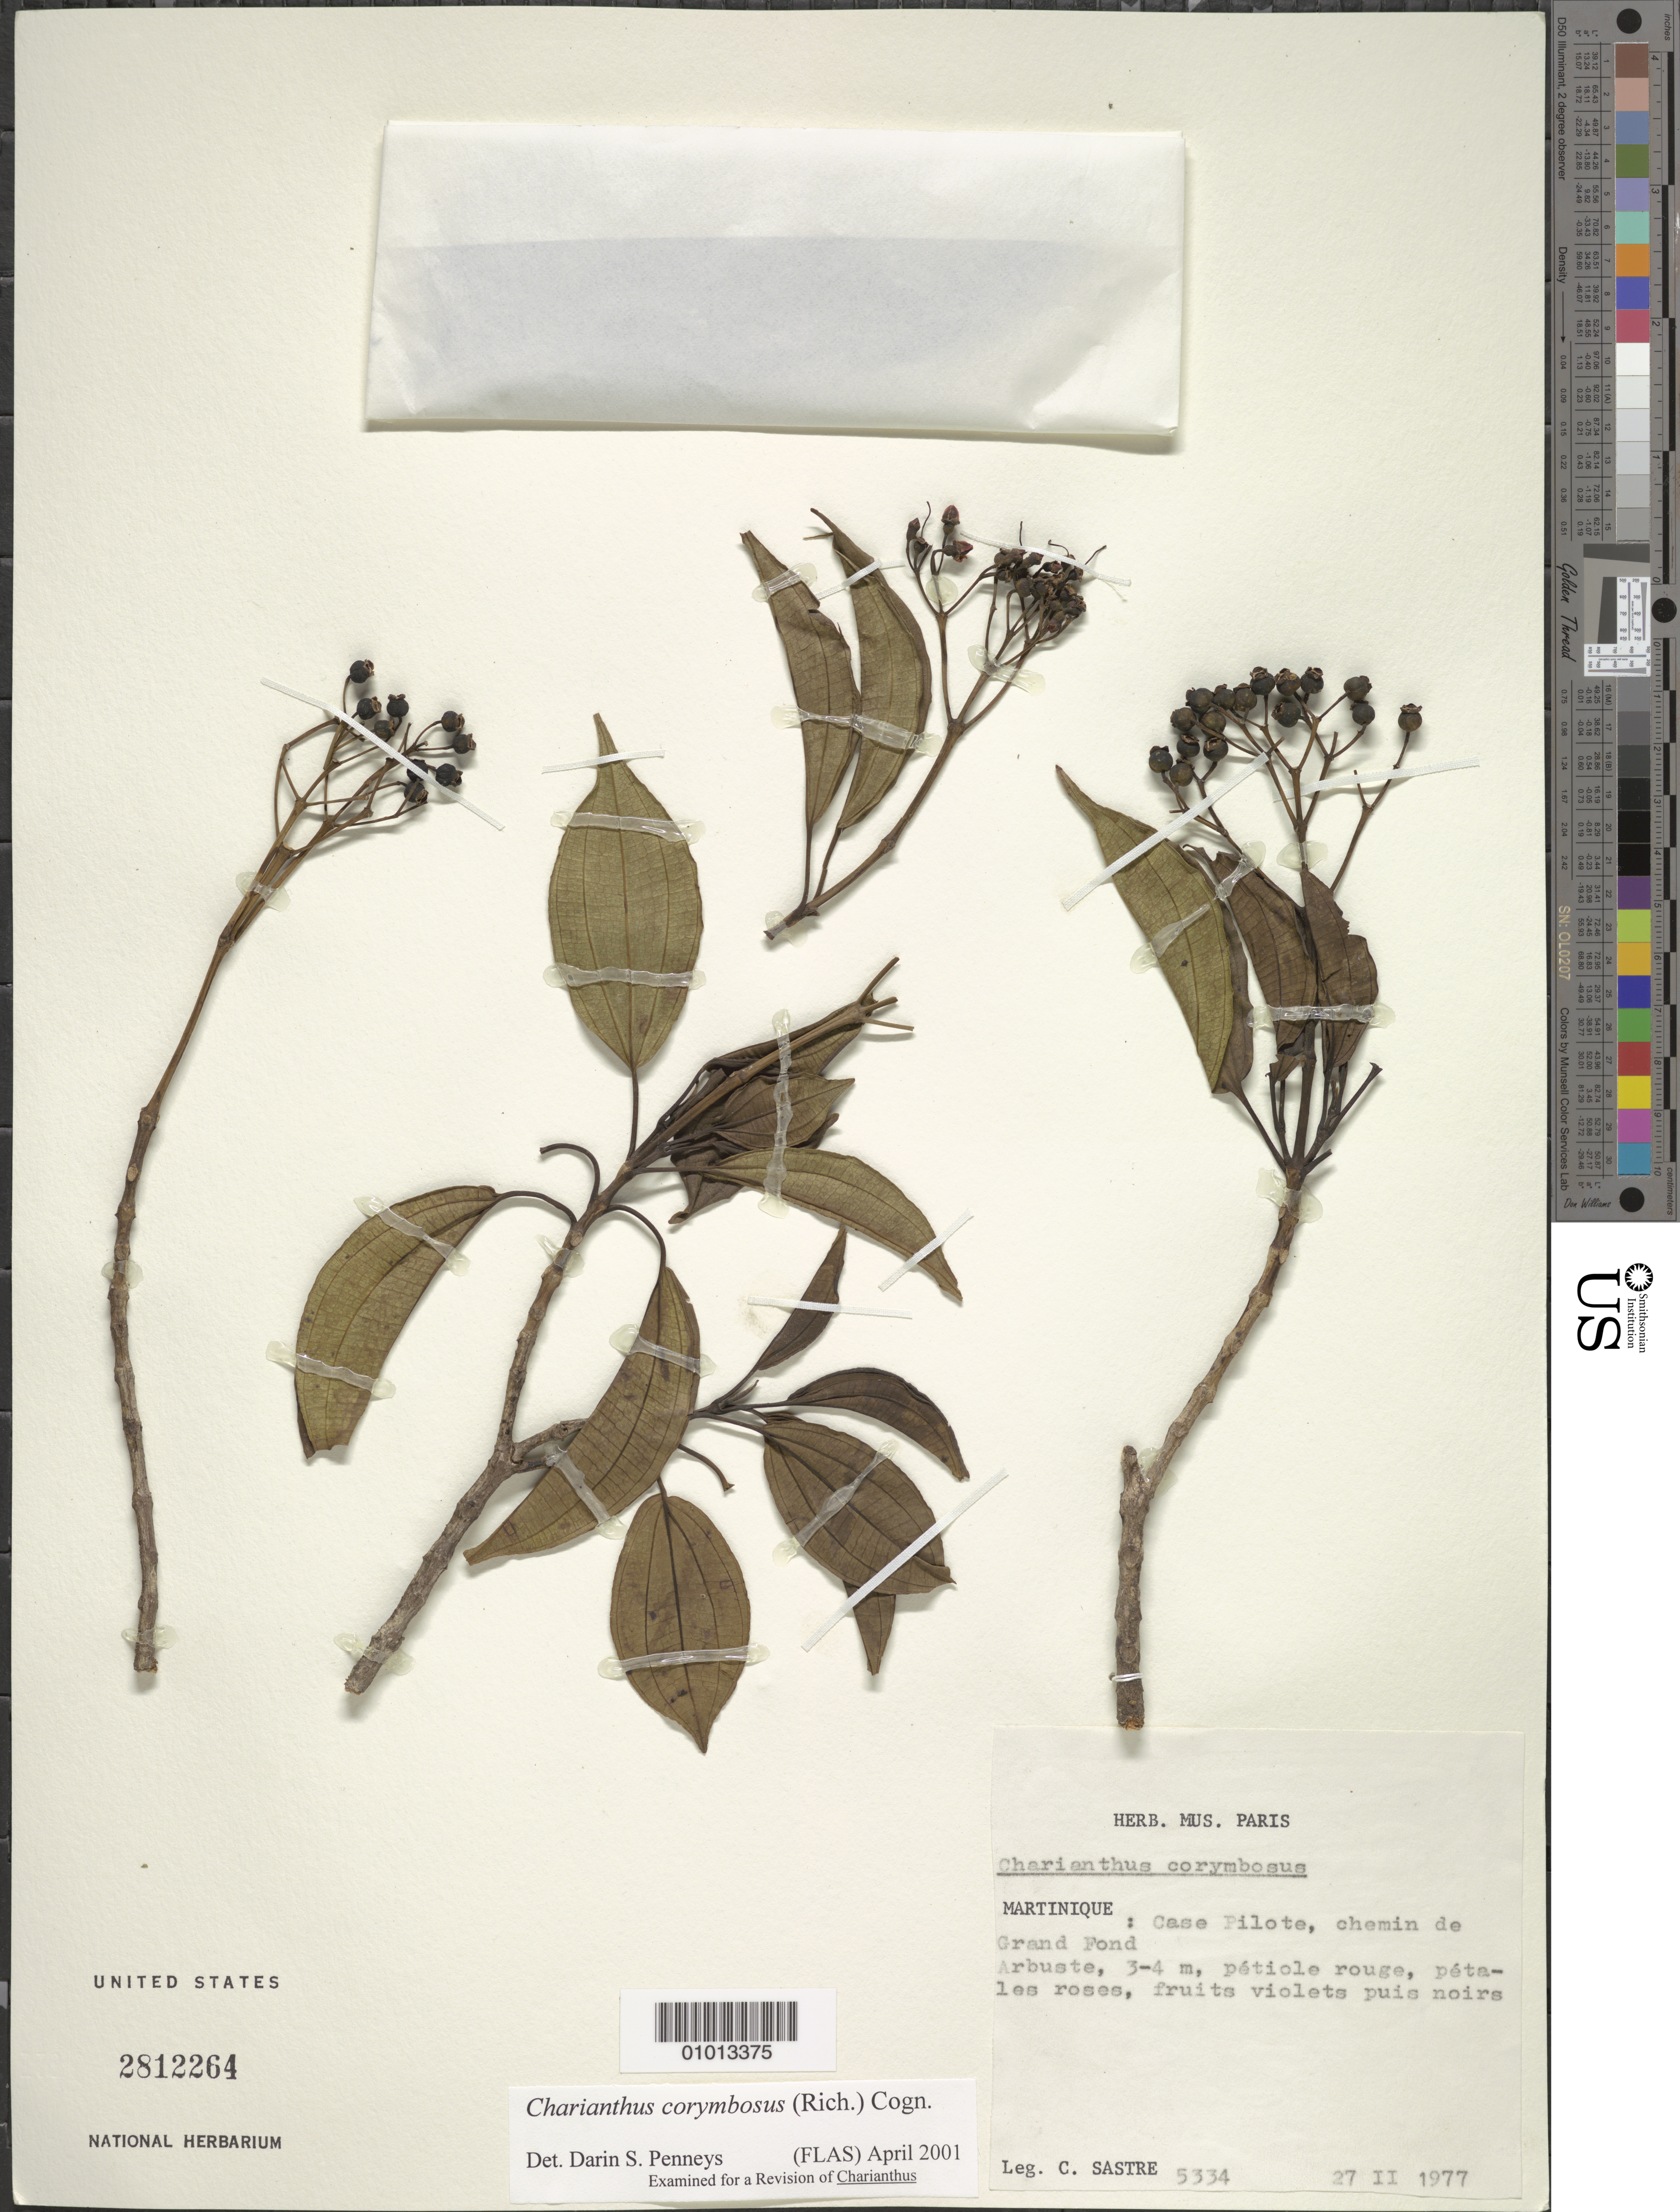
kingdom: Plantae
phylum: Tracheophyta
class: Magnoliopsida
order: Myrtales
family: Melastomataceae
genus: Charianthus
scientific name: Charianthus corymbosus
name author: (Rich.) Cogn.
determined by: Penneys, D. S.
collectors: C. H. L. Sastre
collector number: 5334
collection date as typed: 27 Feb 1977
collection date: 1977-02-27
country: Martinique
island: Martinique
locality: Case Pilote, chemin de Grand Fond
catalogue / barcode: US 2812264